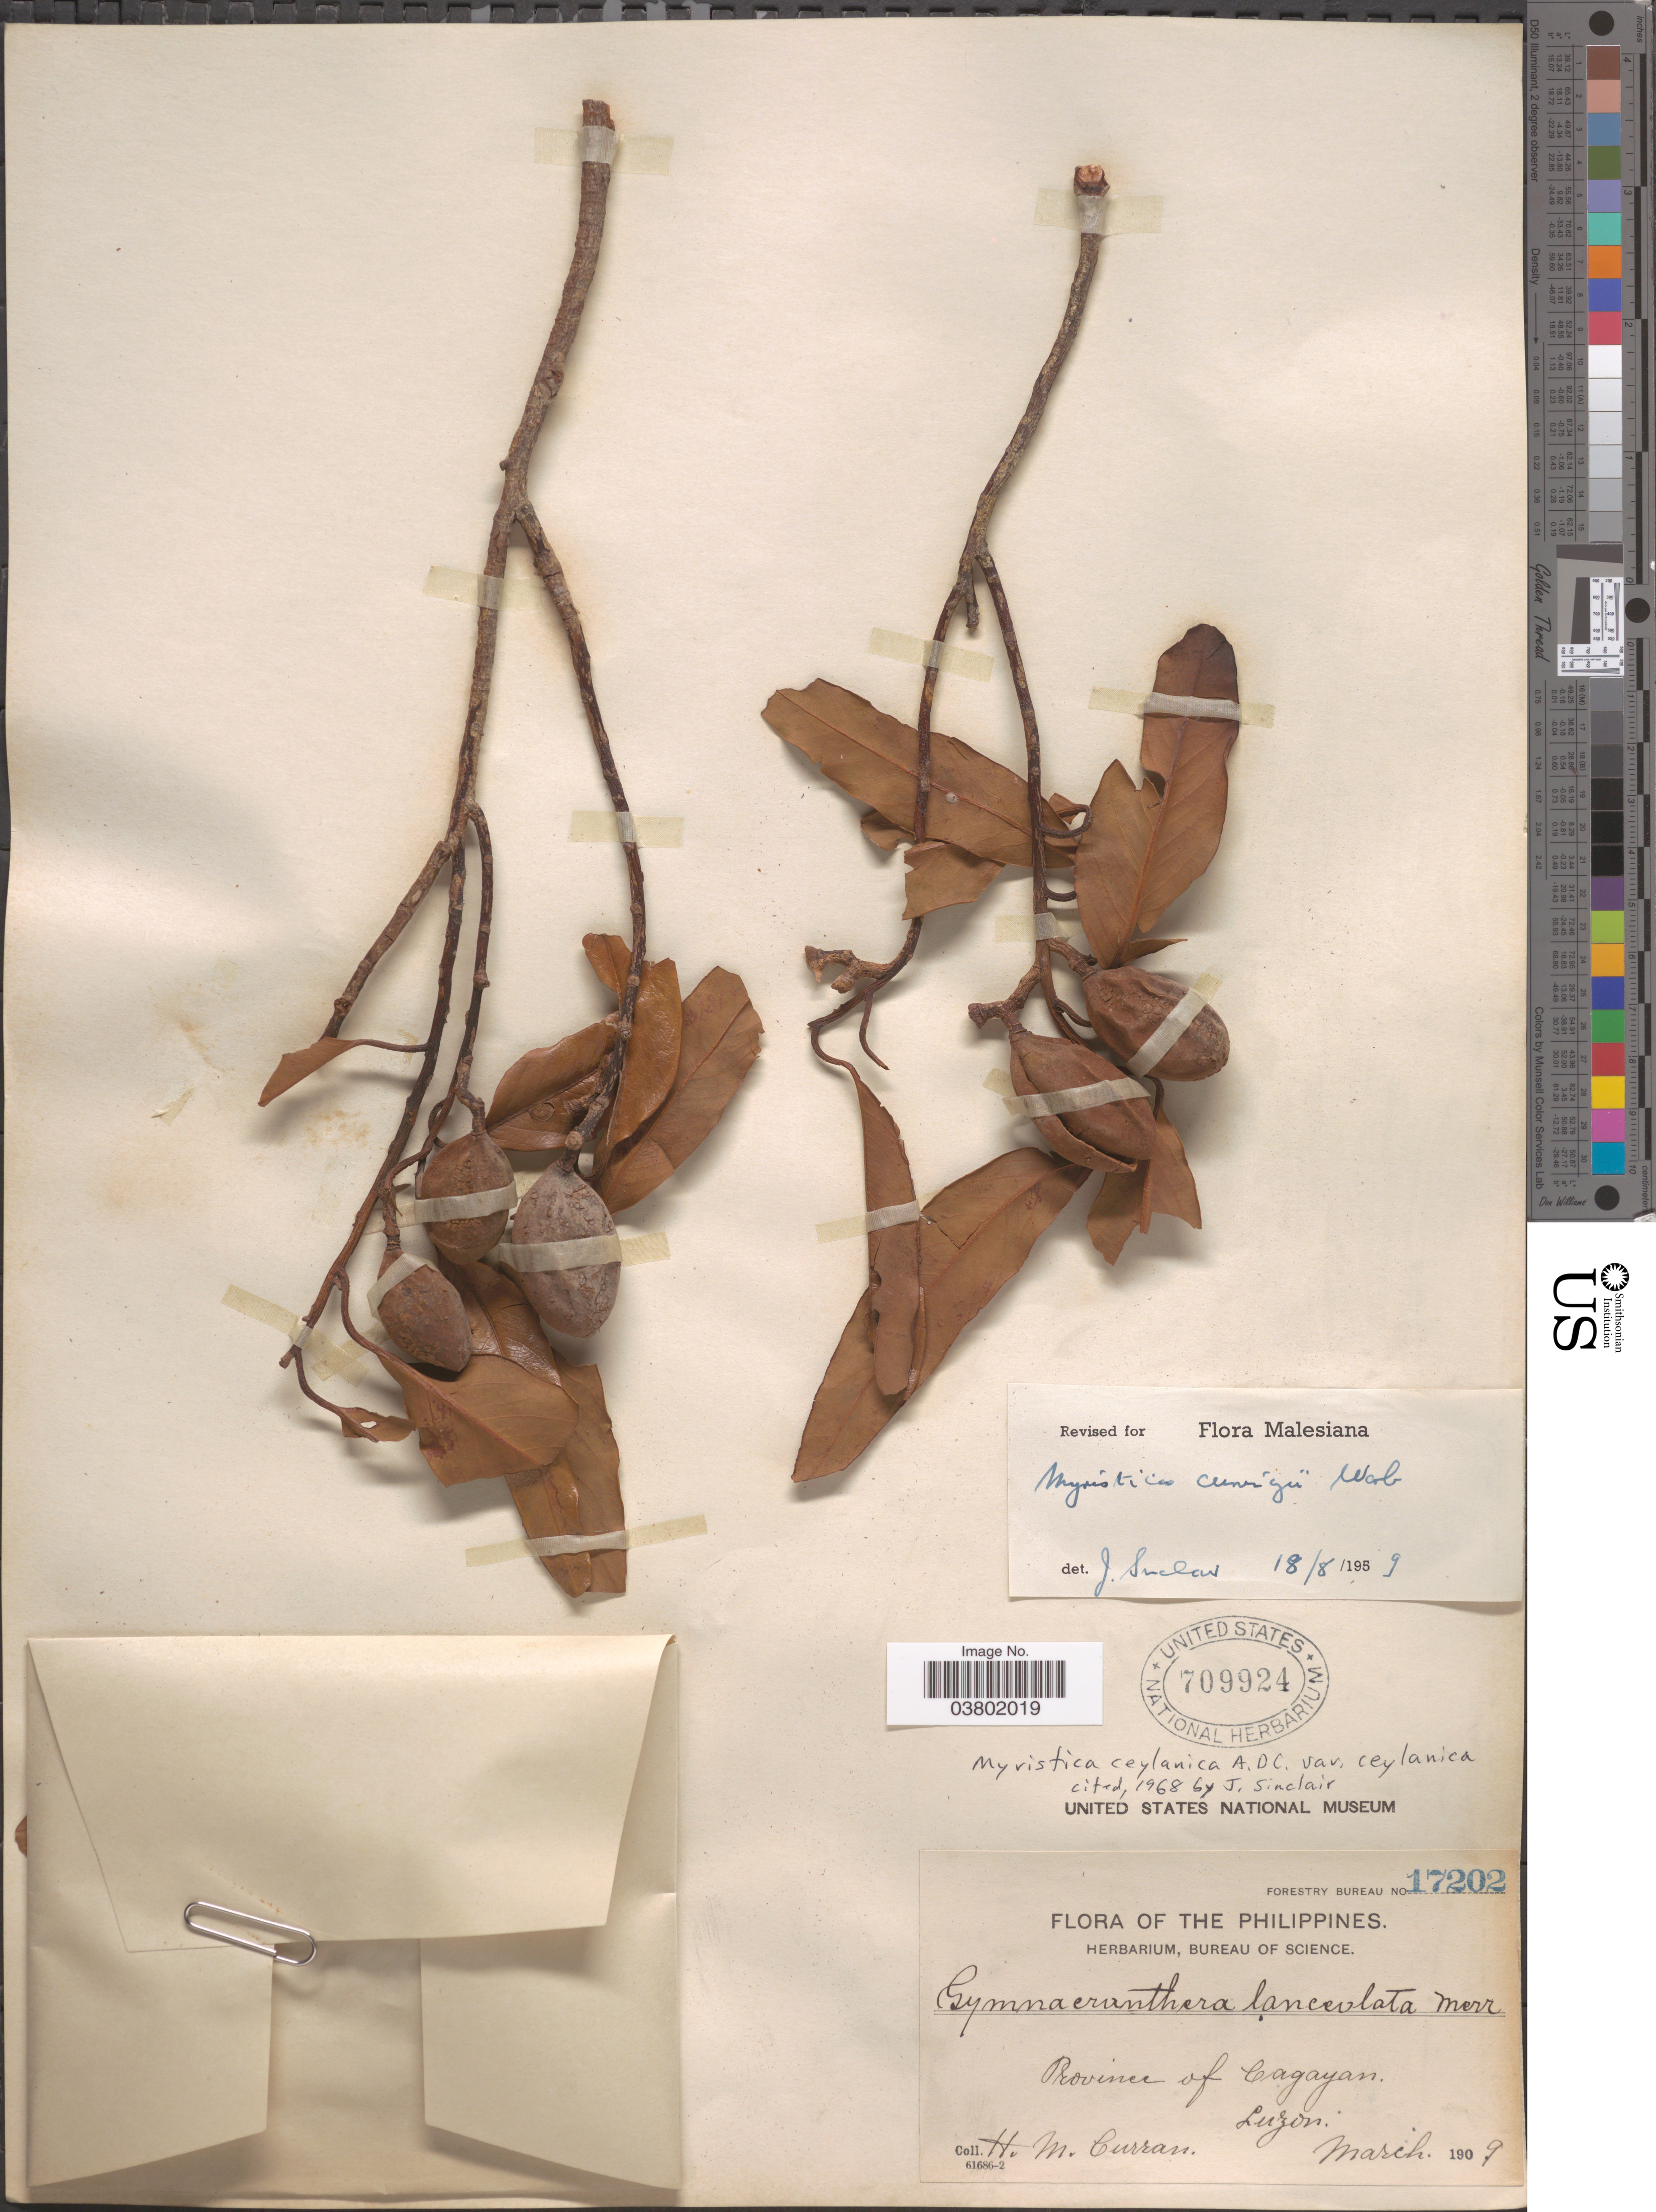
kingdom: Plantae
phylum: Tracheophyta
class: Magnoliopsida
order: Magnoliales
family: Myristicaceae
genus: Myristica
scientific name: Myristica ceylanica var. ceylanica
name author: A. DC.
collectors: H. M. Curran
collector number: Forestry Bureau 17202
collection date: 1907-03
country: Philippines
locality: Province of Cagayan, Luzon.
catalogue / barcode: US 709924